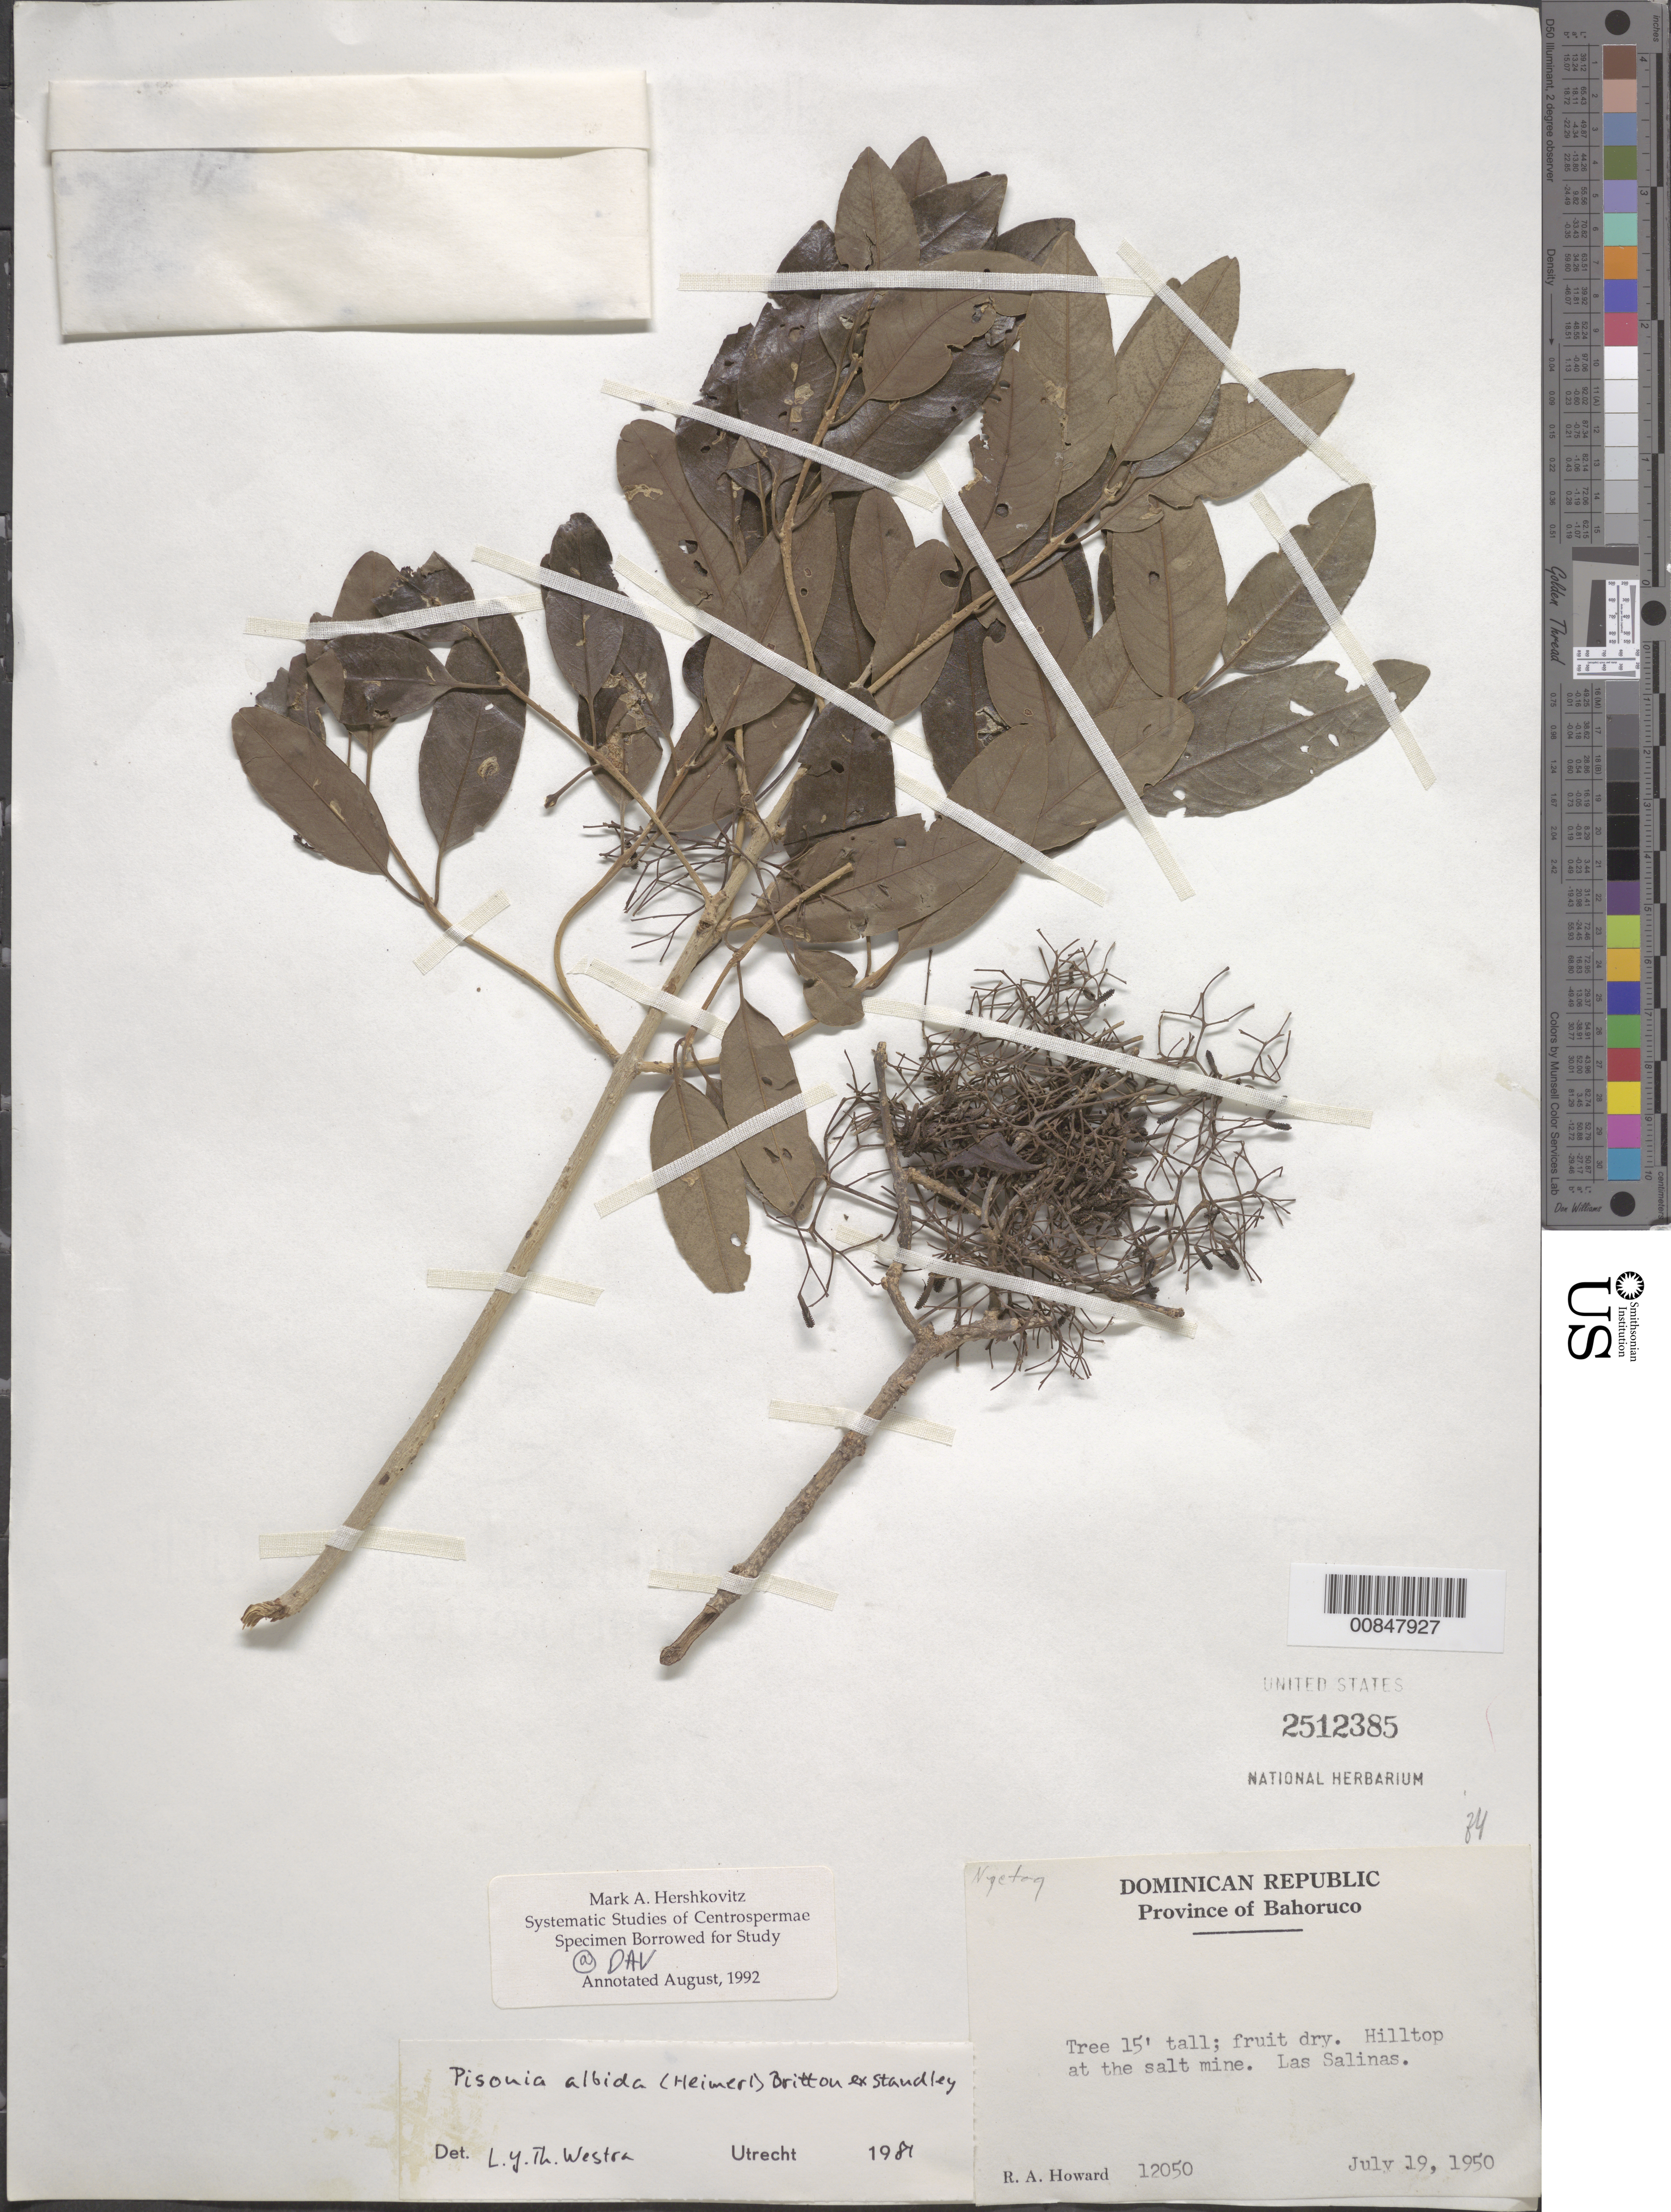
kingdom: Plantae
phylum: Tracheophyta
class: Magnoliopsida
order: Caryophyllales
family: Nyctaginaceae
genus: Pisonia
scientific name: Pisonia albida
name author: (Heimerl) Britton ex Standl.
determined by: Westra, L. Y. T., (U), Nationaal Herbarium Nederland, Utrecht University branch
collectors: R. A. Howard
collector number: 12050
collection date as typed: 19 Jul 1950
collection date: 1950-07-19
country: Dominican Republic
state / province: Baoruco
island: Hispaniola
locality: Las Salinas.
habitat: Hilltop at the salt mine.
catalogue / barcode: US 2512385